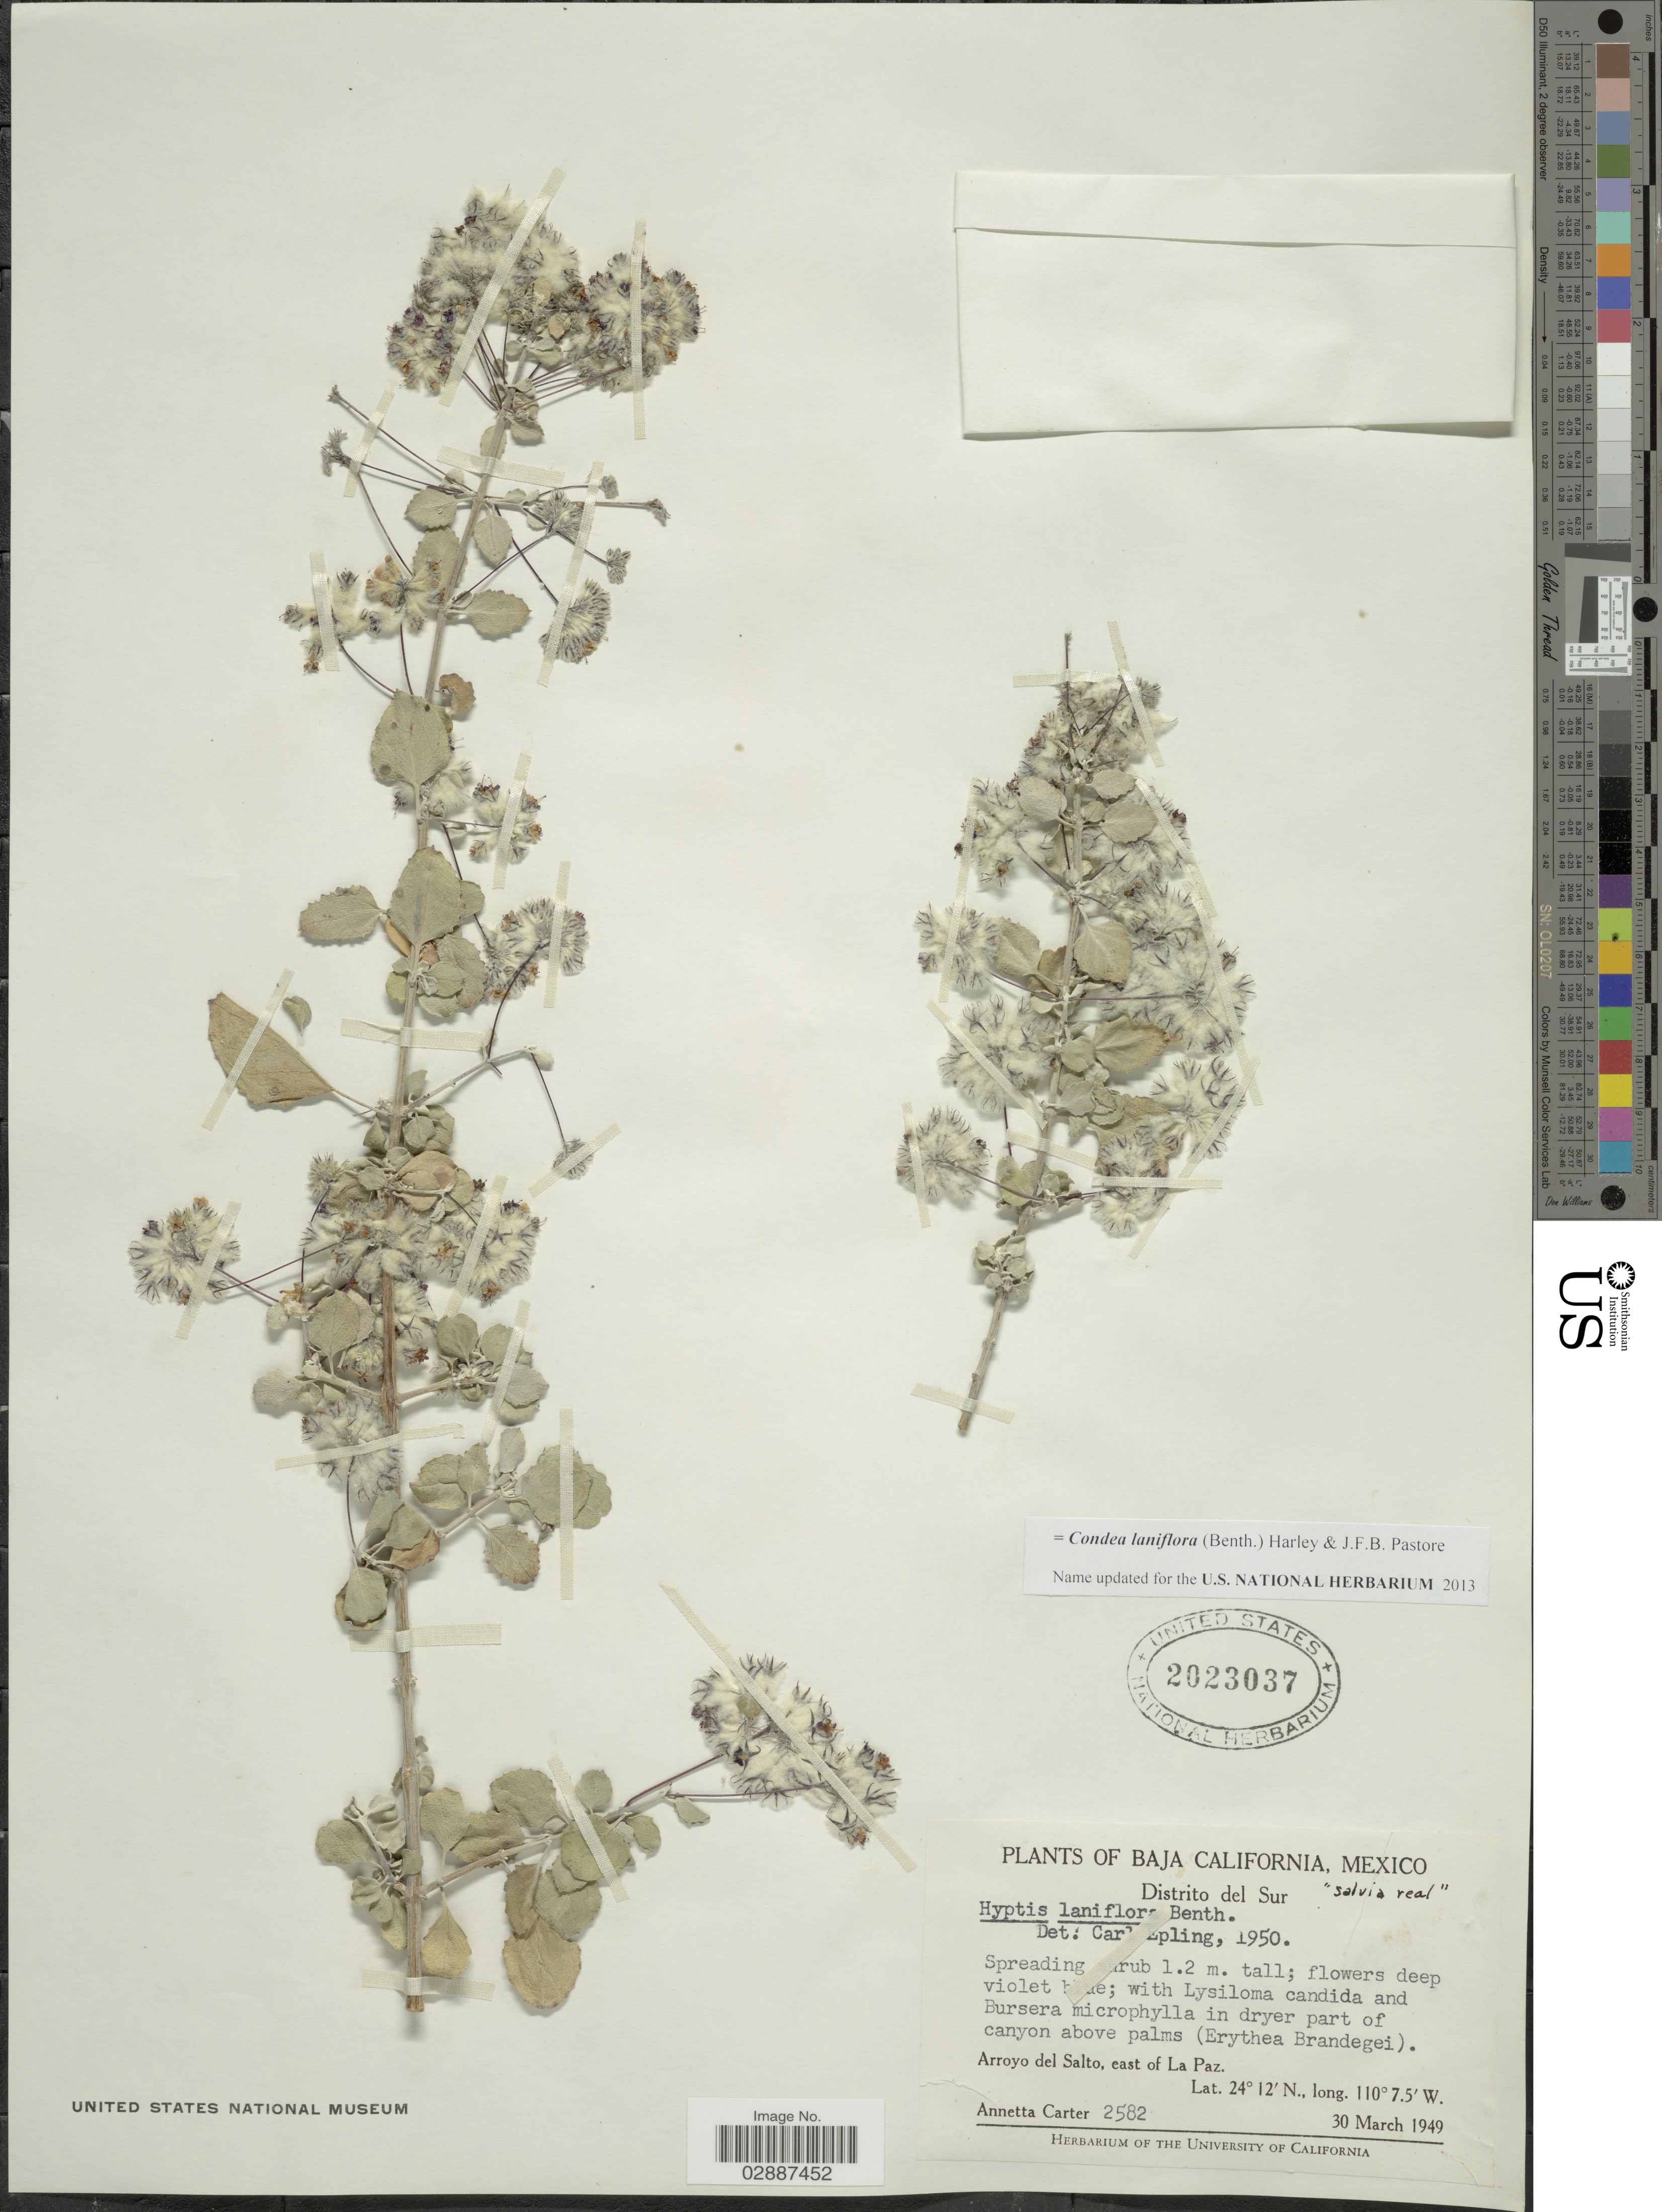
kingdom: Plantae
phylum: Tracheophyta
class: Magnoliopsida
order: Lamiales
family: Lamiaceae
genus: Condea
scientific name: Condea laniflora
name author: (Benth.) Harley & J.F.B. Pastore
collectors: A. Carter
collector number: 2582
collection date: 1949-03-30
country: Mexico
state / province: Baja California Sur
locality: Distrito del Sur. Arroyo del Salto, east of La Paz.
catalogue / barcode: US 2023037